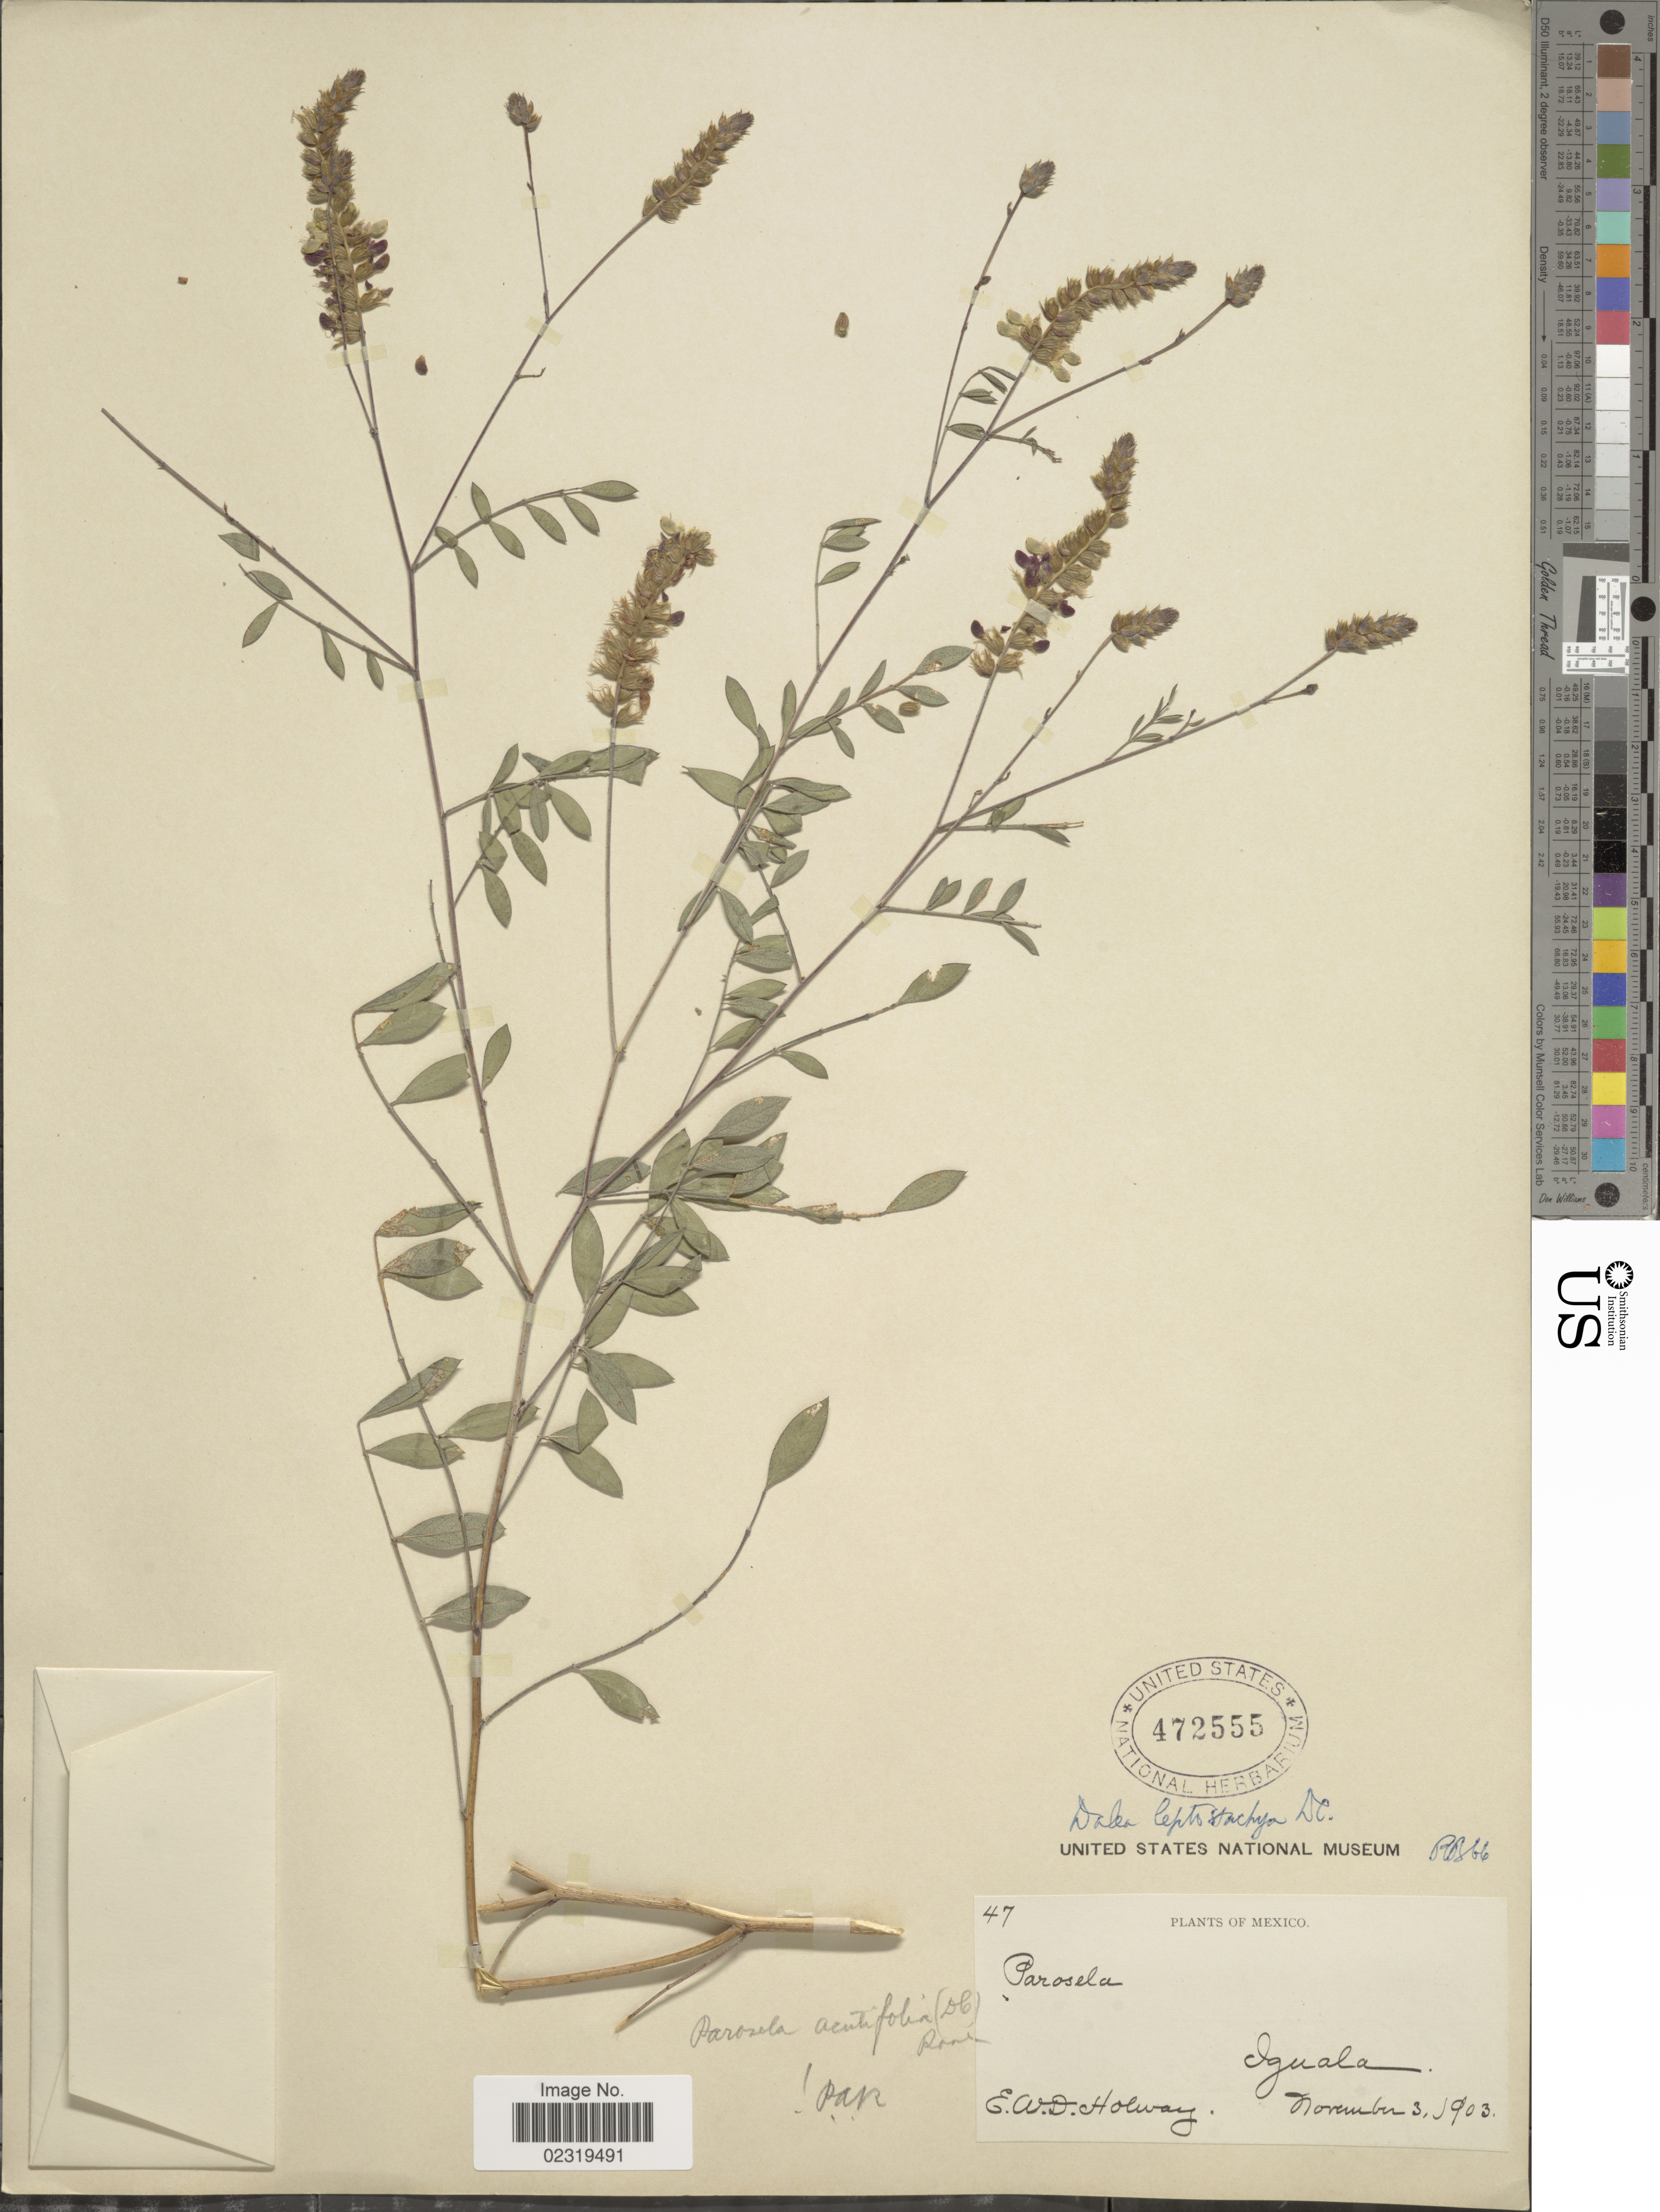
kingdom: Plantae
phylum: Tracheophyta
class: Magnoliopsida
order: Fabales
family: Fabaceae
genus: Dalea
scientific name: Dalea leptostachya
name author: DC.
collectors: E. W. D. Holway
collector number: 47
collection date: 1903-11-03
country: Mexico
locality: Iguala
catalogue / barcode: US 472555